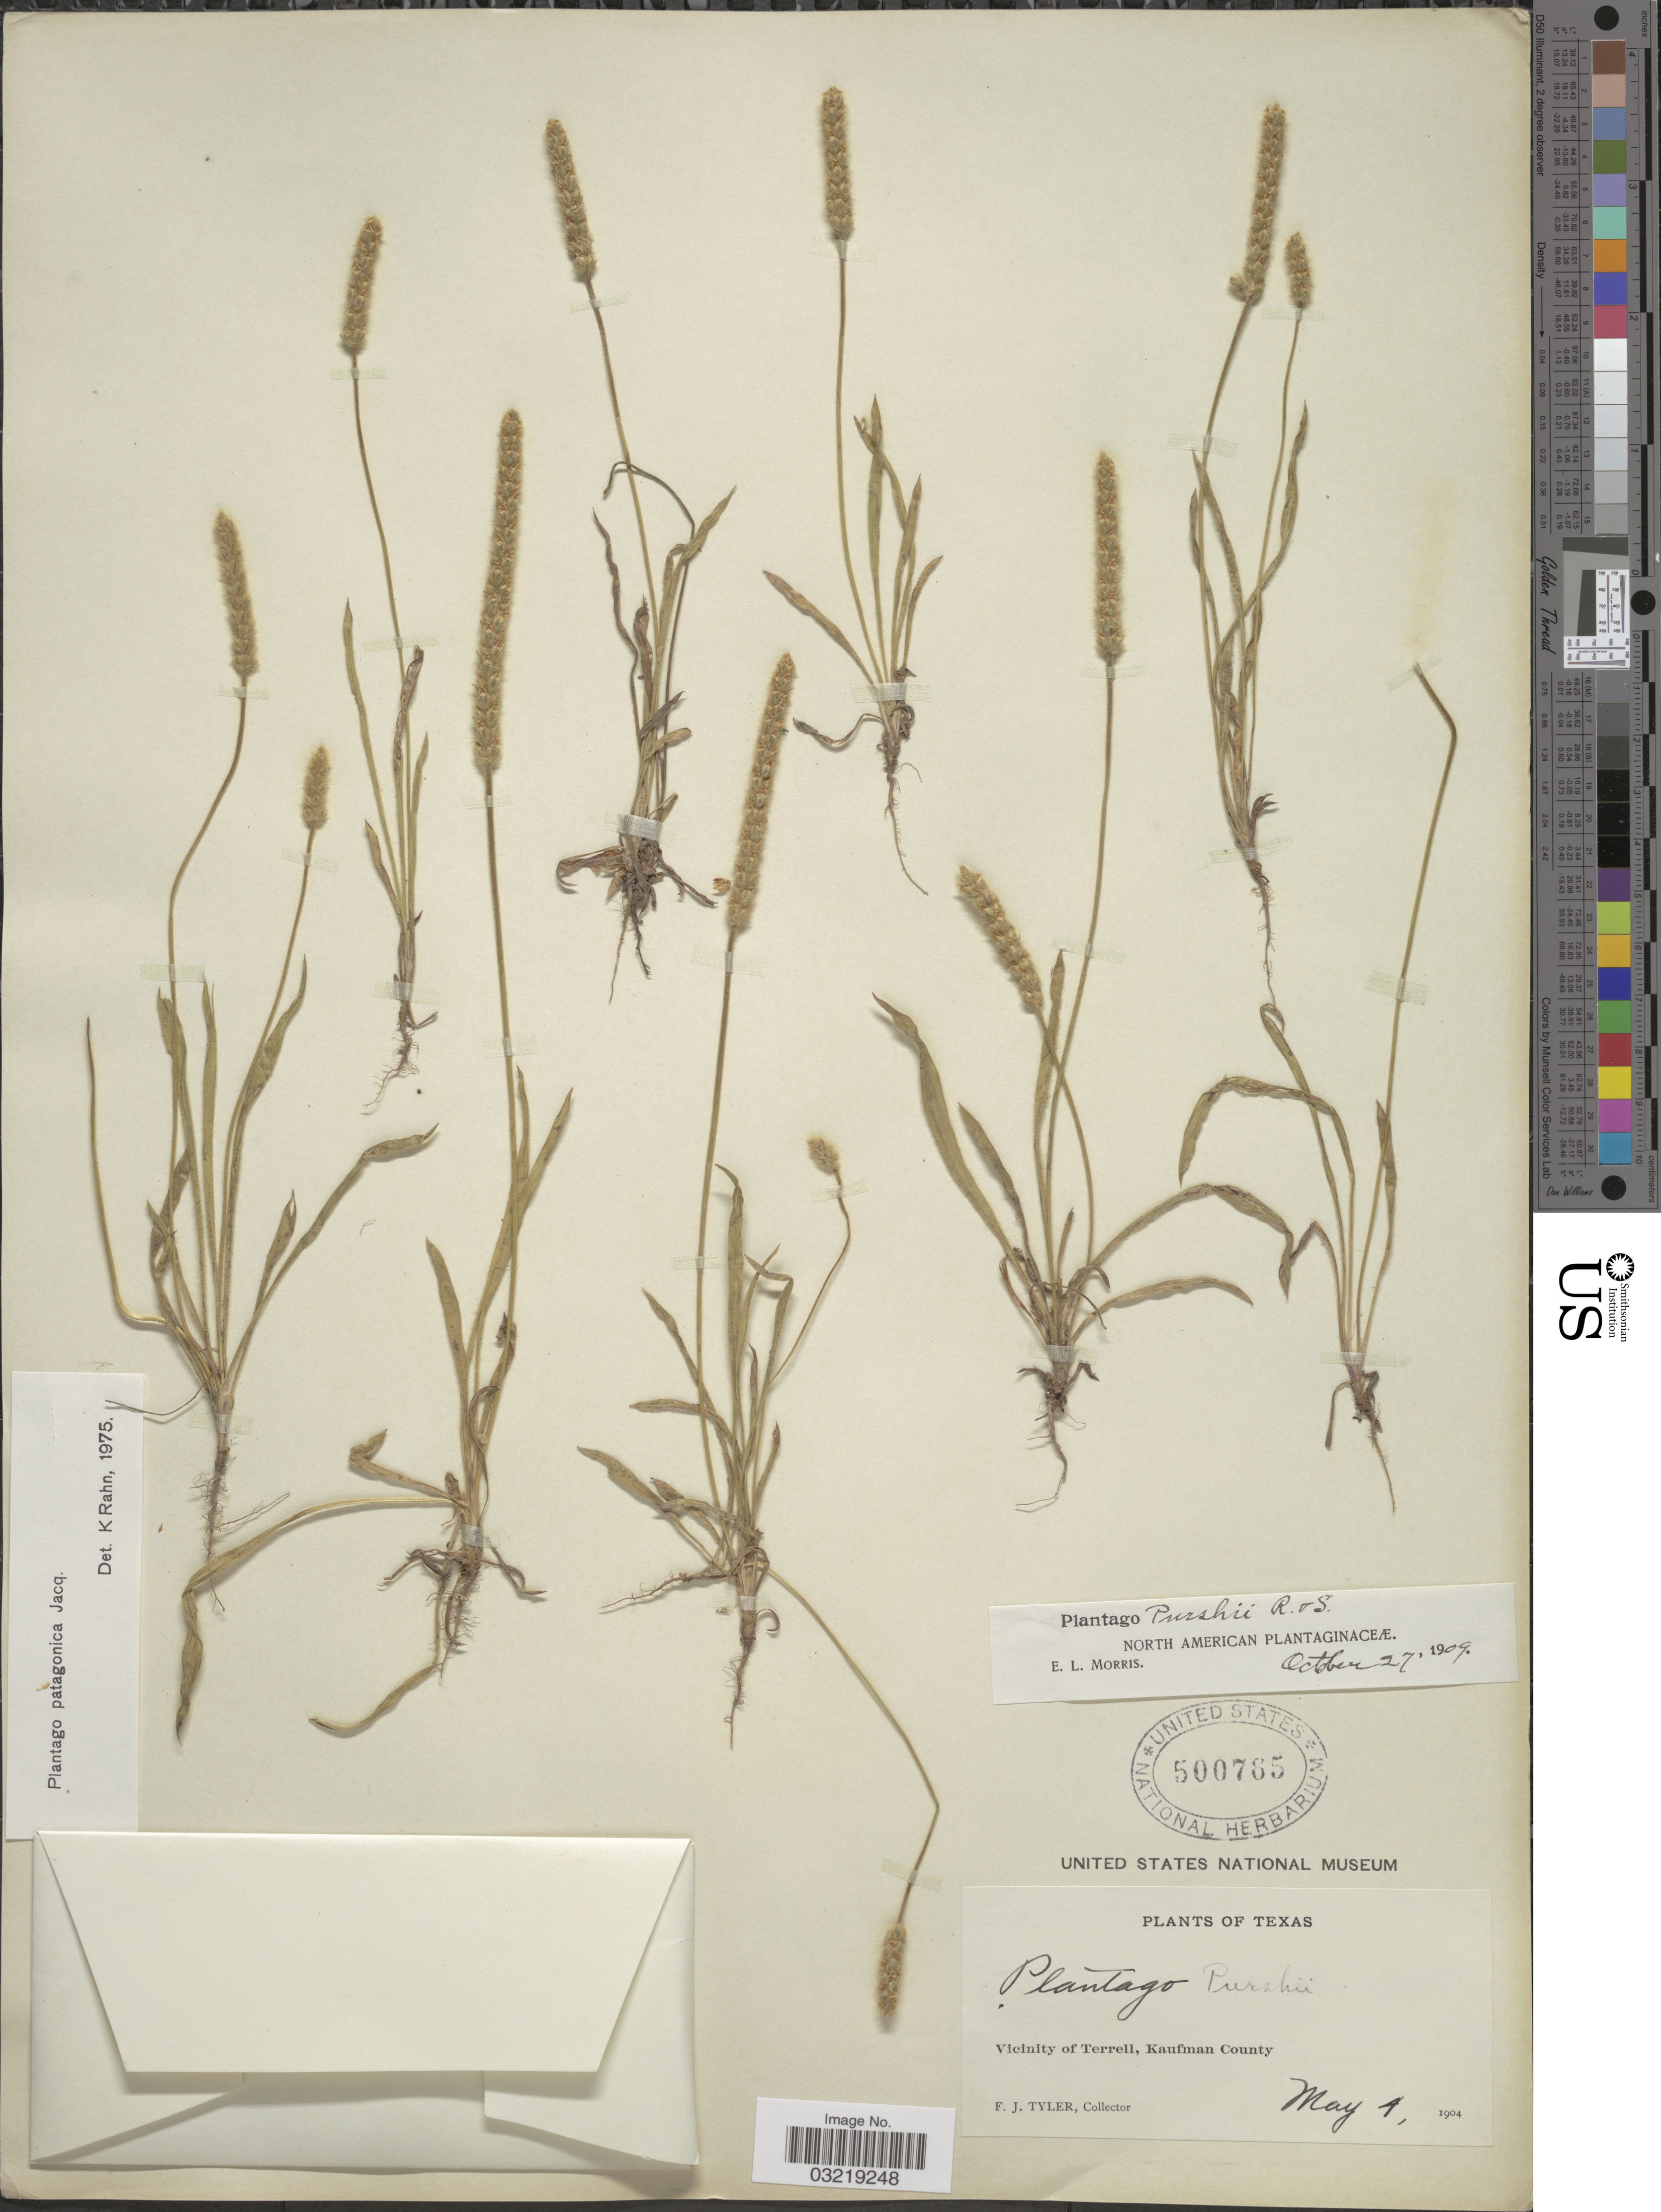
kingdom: Plantae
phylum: Tracheophyta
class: Magnoliopsida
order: Lamiales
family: Plantaginaceae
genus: Plantago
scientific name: Plantago patagonica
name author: Jacq.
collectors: F. Tyler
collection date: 1904-05-04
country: United States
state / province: Texas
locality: Vicinity of Terrell, Kaufman County.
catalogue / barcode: US 500765